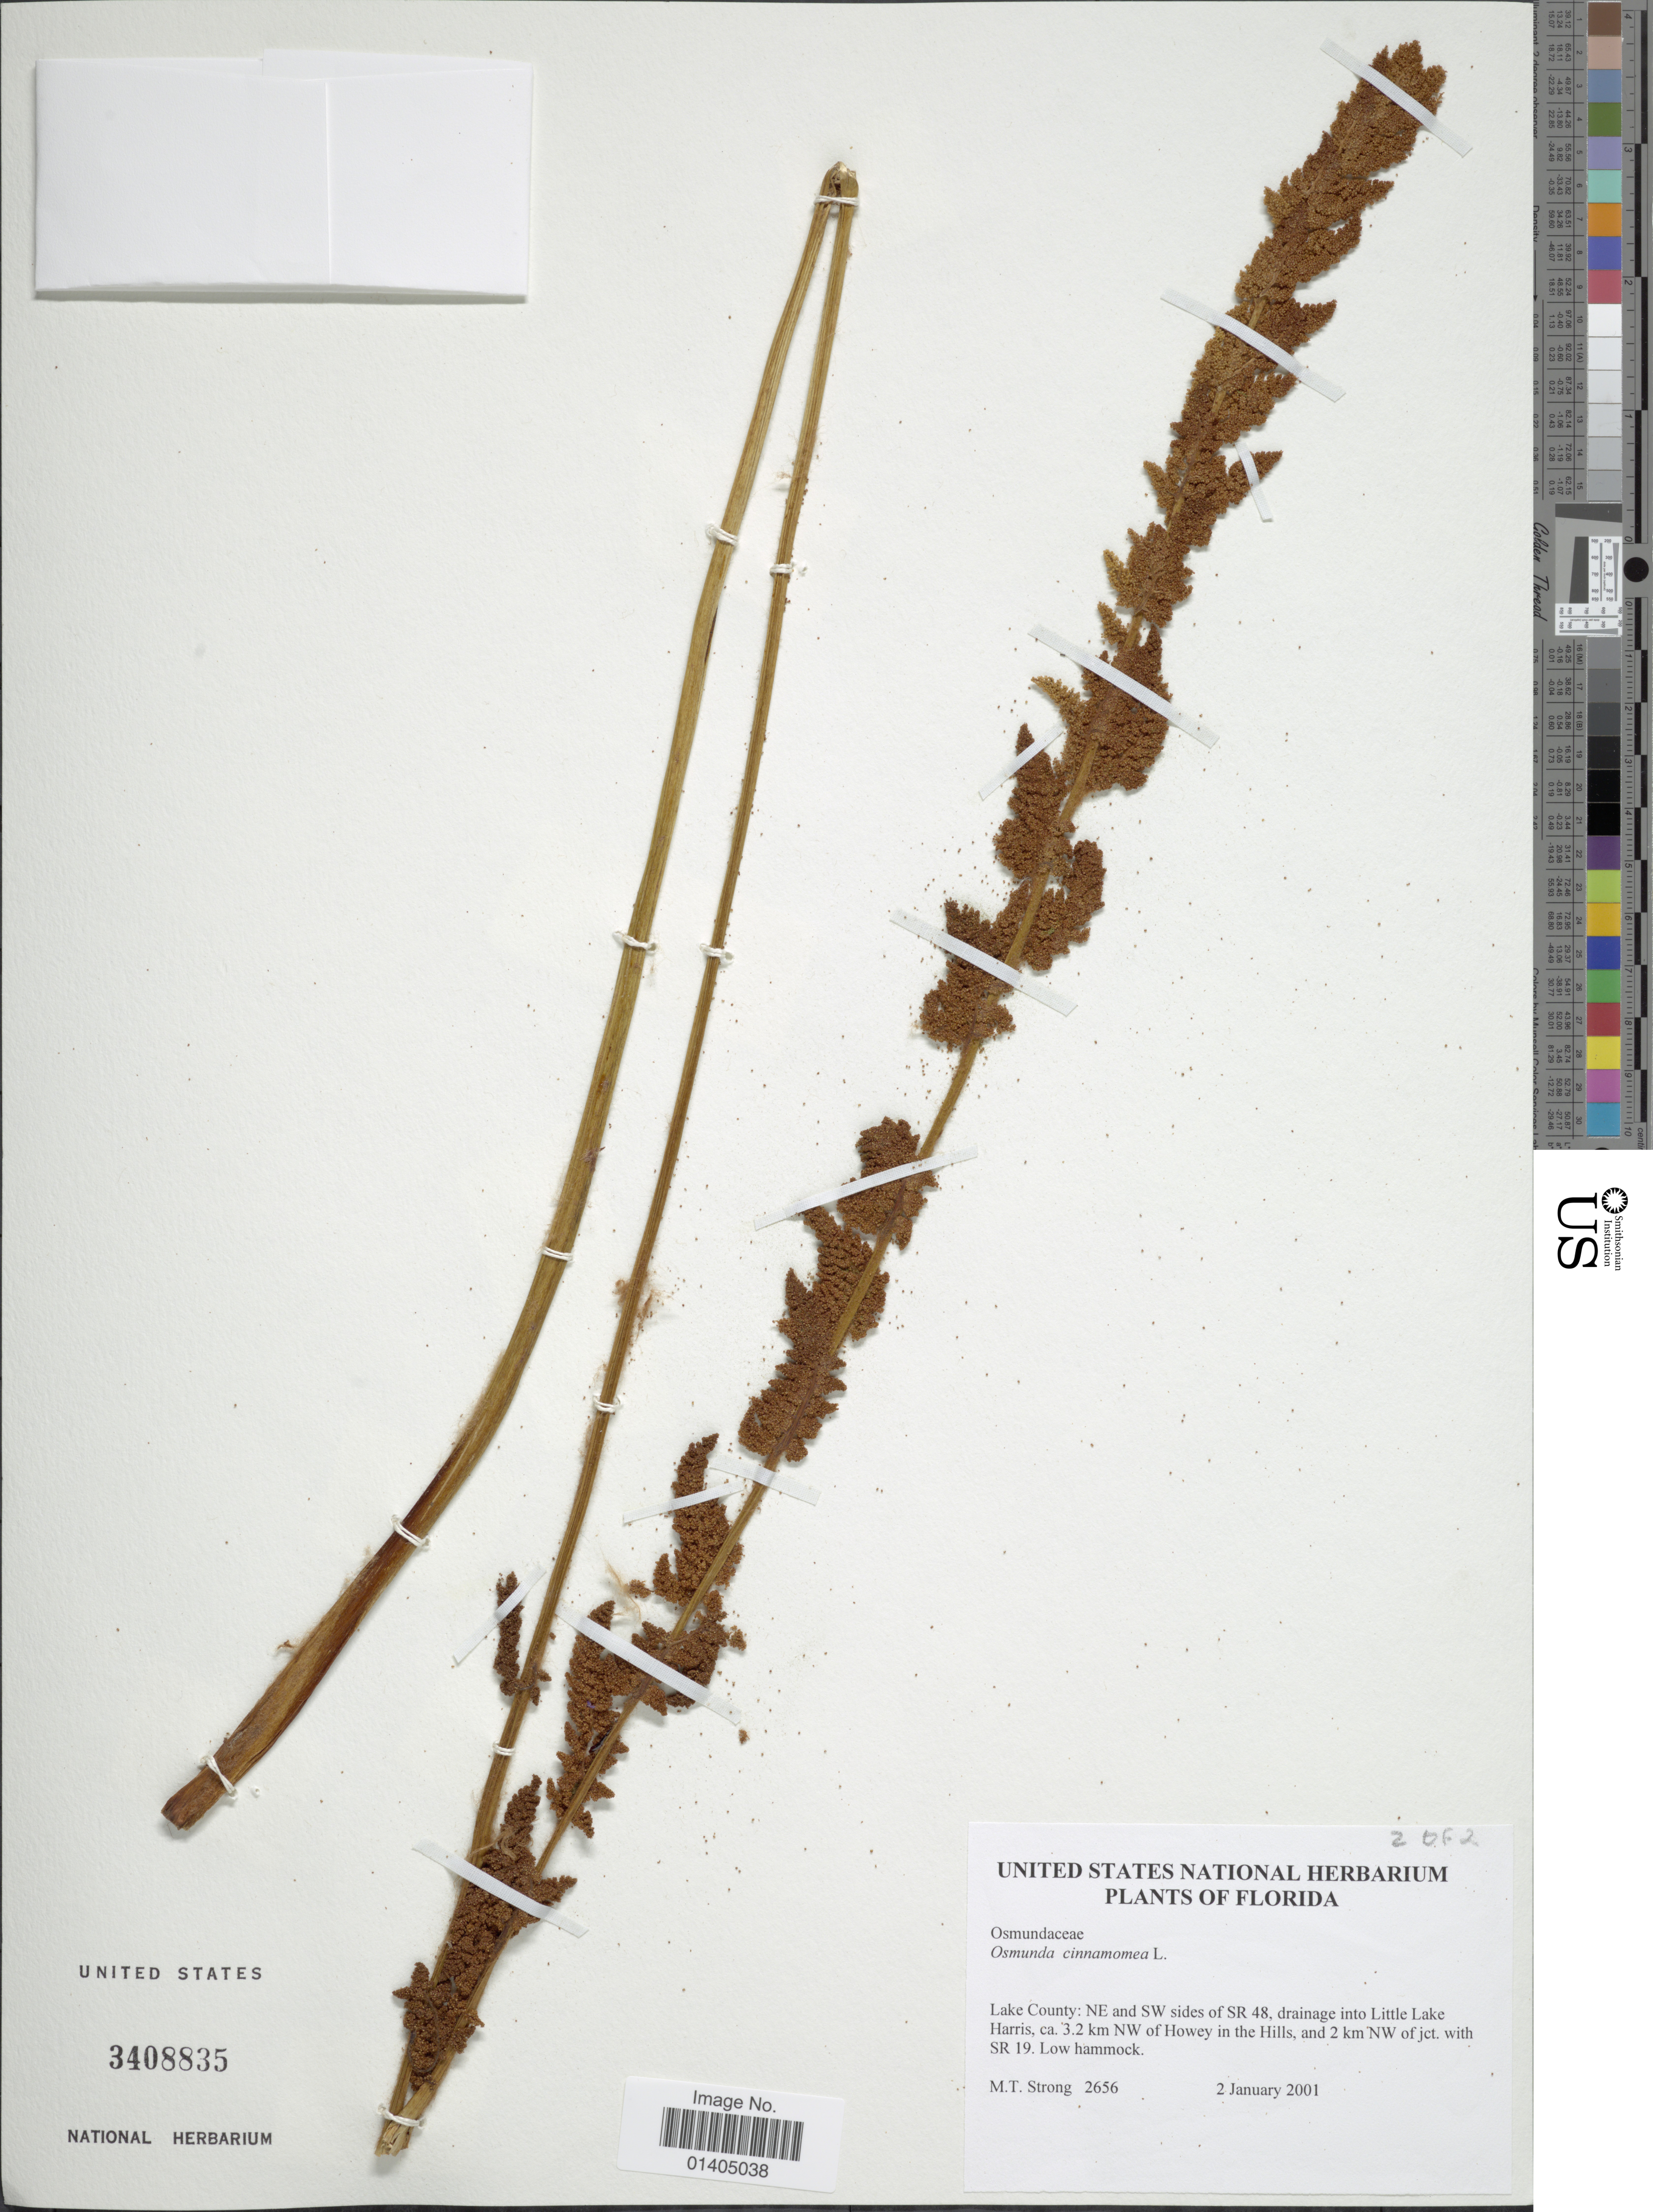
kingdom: Plantae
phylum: Tracheophyta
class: Polypodiopsida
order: Osmundales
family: Osmundaceae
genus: Osmundastrum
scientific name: Osmundastrum cinnamomeum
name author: (L.) C. Presl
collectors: M. T. Strong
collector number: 2656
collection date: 2001-01-02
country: United States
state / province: Florida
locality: Lake County: NE and SW of SR 48; drainage into Little Lake Harris, ca 3.2 km NW ofHowey in the Hills, and 2 km NW of jct, with SR 19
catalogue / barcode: US 3408835